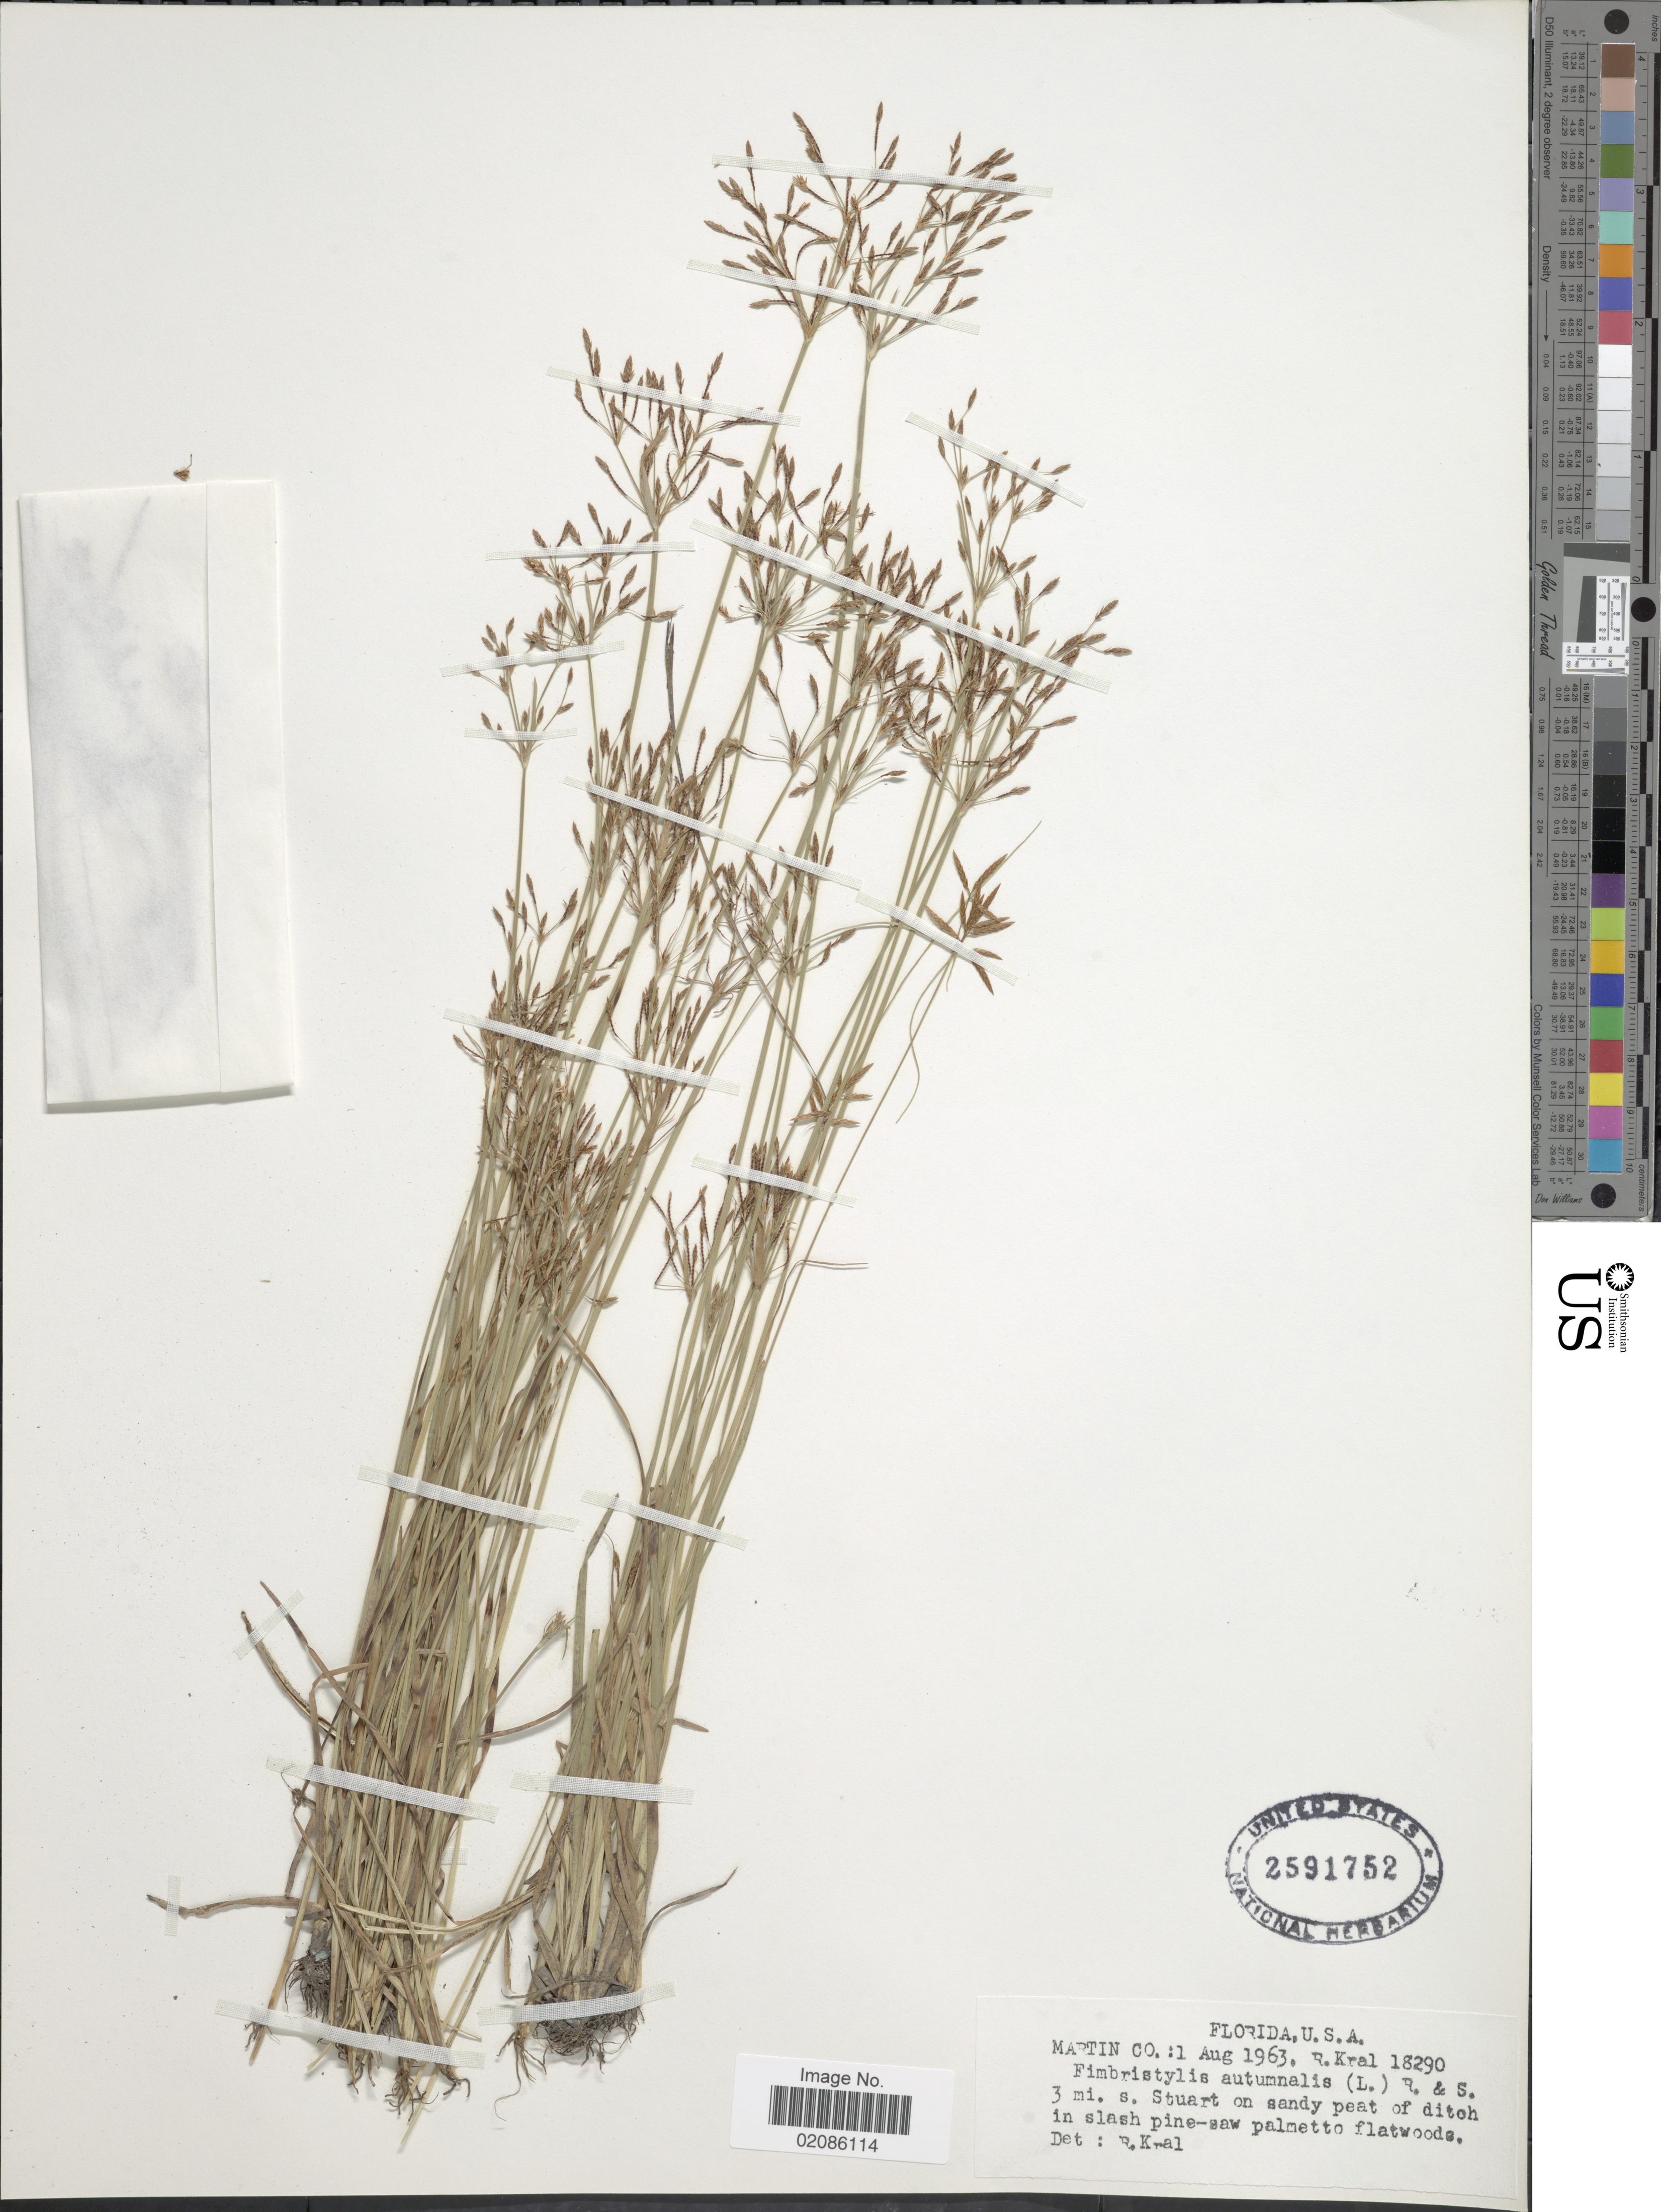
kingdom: Plantae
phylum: Tracheophyta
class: Liliopsida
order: Poales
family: Cyperaceae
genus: Fimbristylis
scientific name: Fimbristylis autumnalis (L.) Roem. & Schult.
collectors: R. Kral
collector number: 18290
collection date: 1963-08-01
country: United States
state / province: Florida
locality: Martin Co. 3 mi. s. Stuart on sandy peat of ditch in slash pine-saw palmetto flatwoods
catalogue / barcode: US 2591752